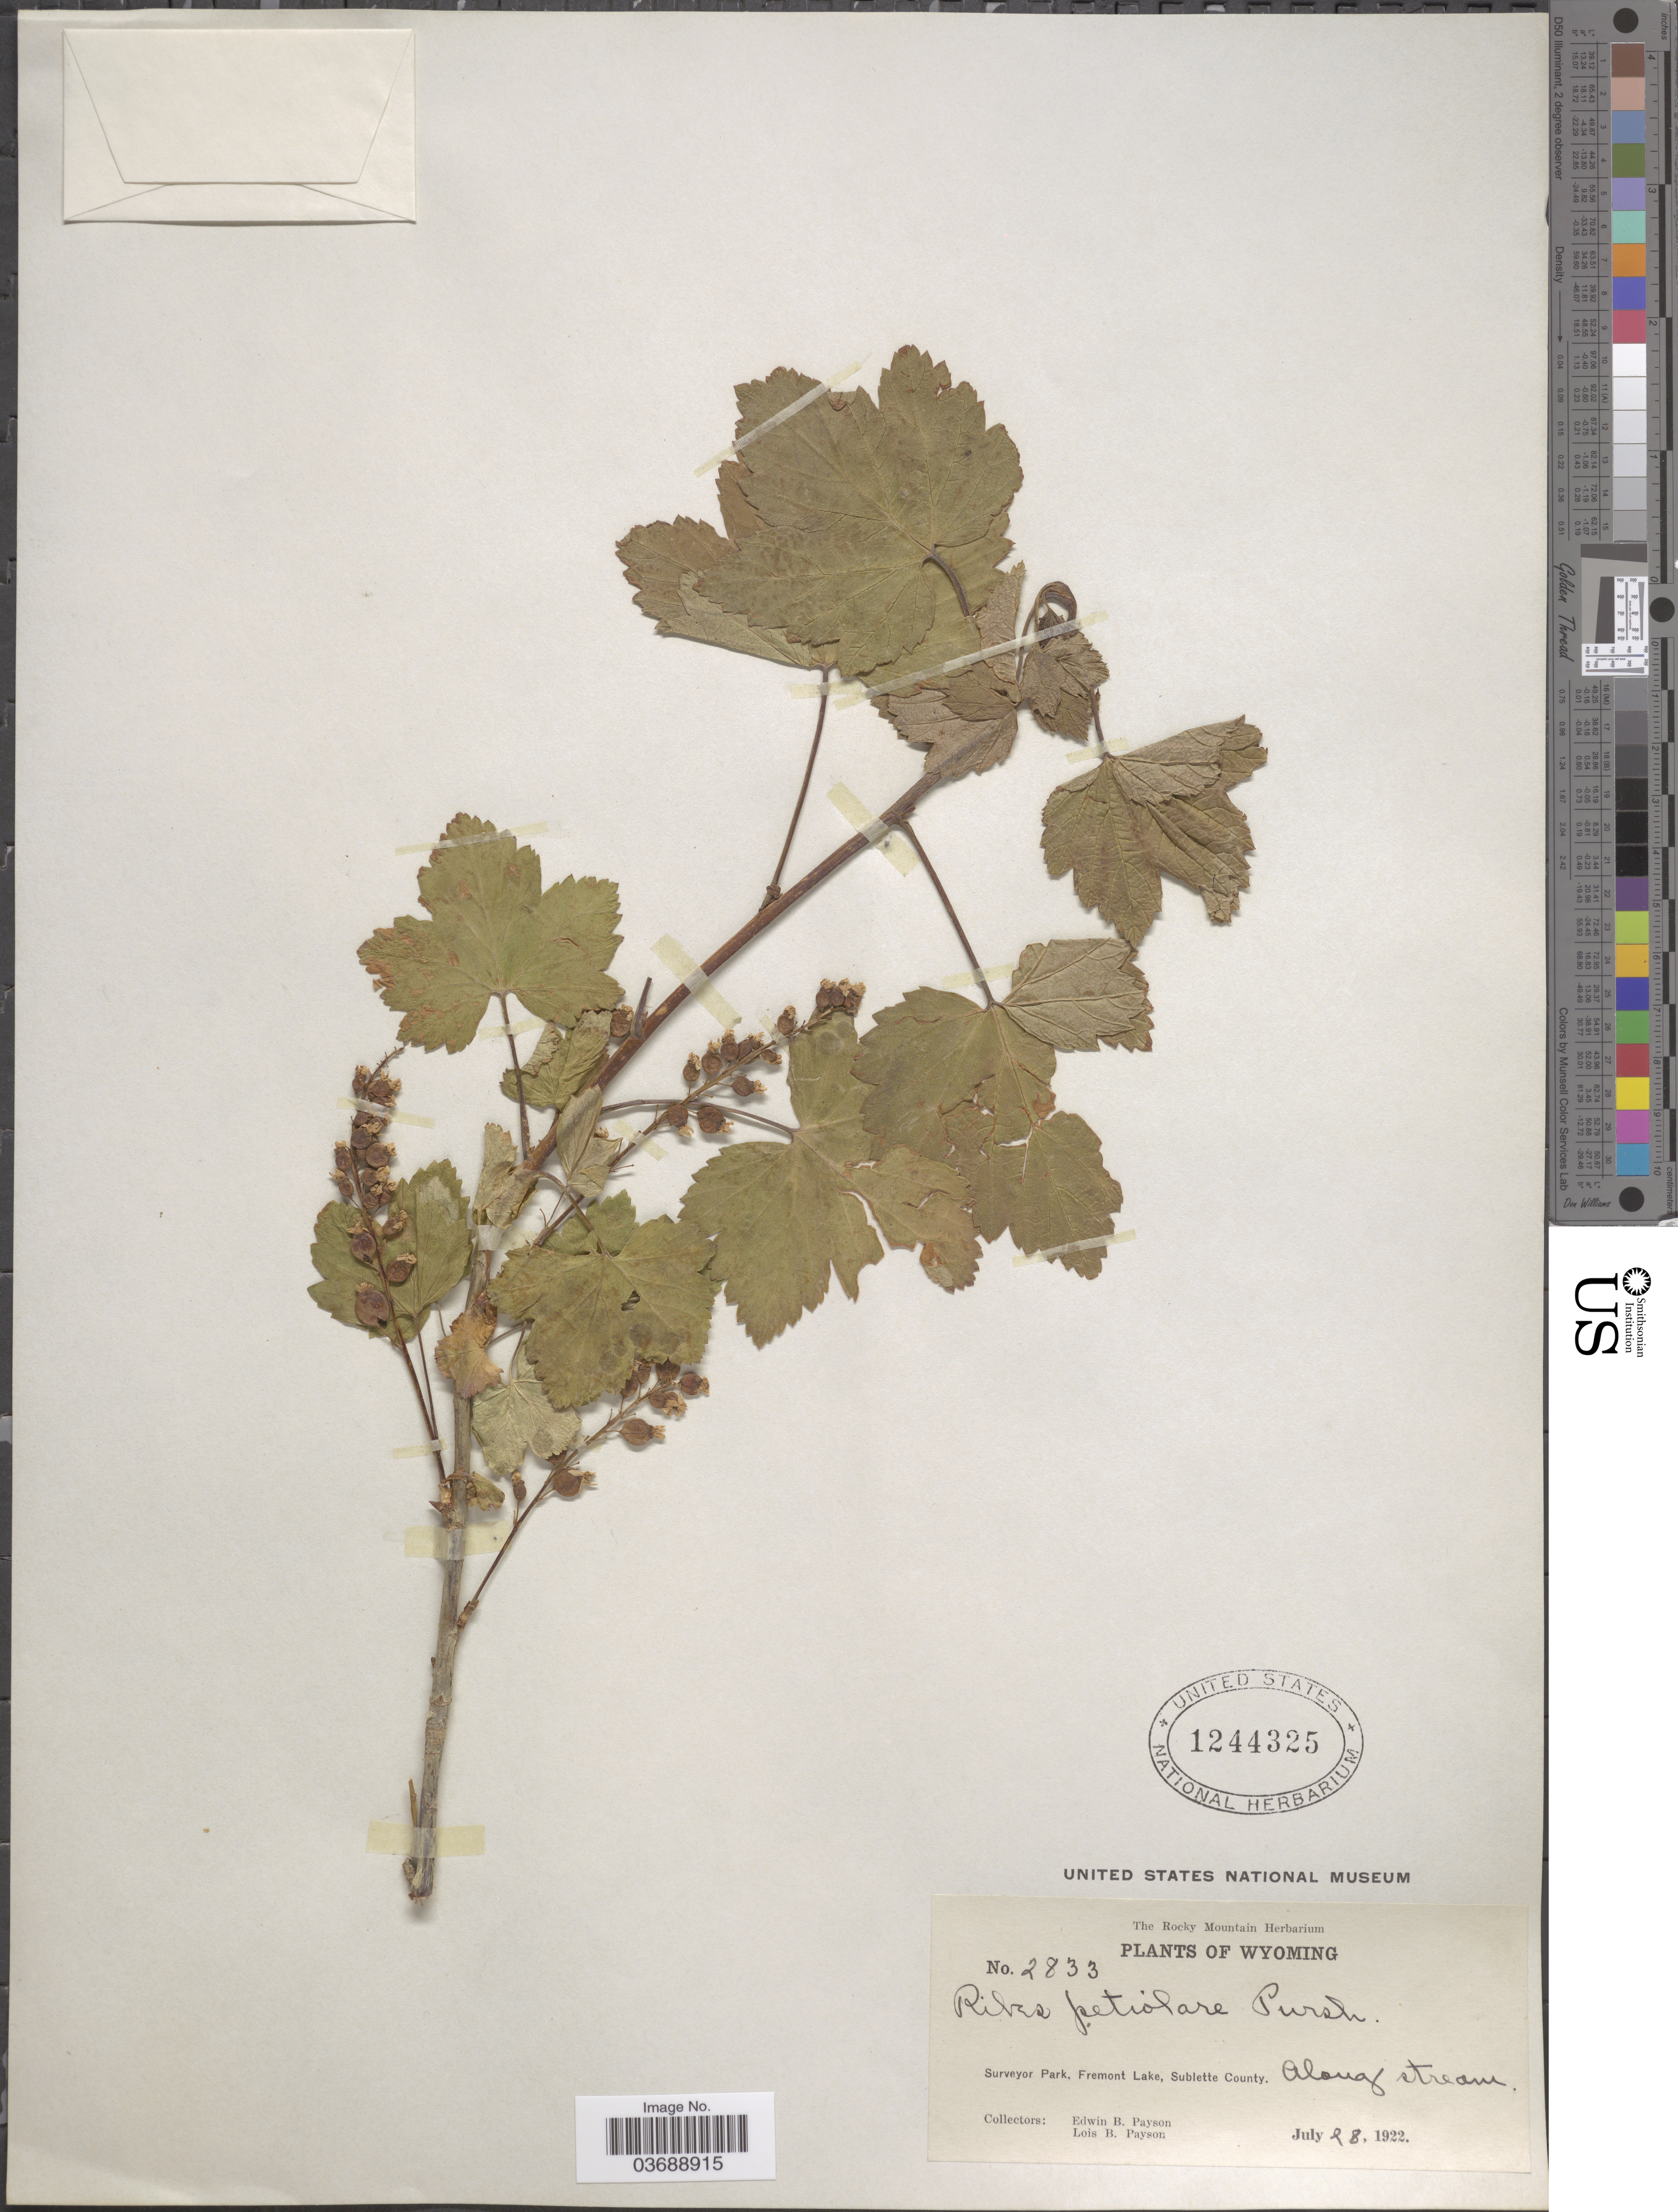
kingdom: Plantae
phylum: Tracheophyta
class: Magnoliopsida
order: Saxifragales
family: Grossulariaceae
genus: Ribes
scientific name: Ribes petiolare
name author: Douglas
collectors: E. B. Payson & L. Payson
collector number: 2833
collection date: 1922-07-28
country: United States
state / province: Wyoming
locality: Surveyor Park, Fremont Lake, Sublette County. Along stream.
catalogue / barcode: US 1244325